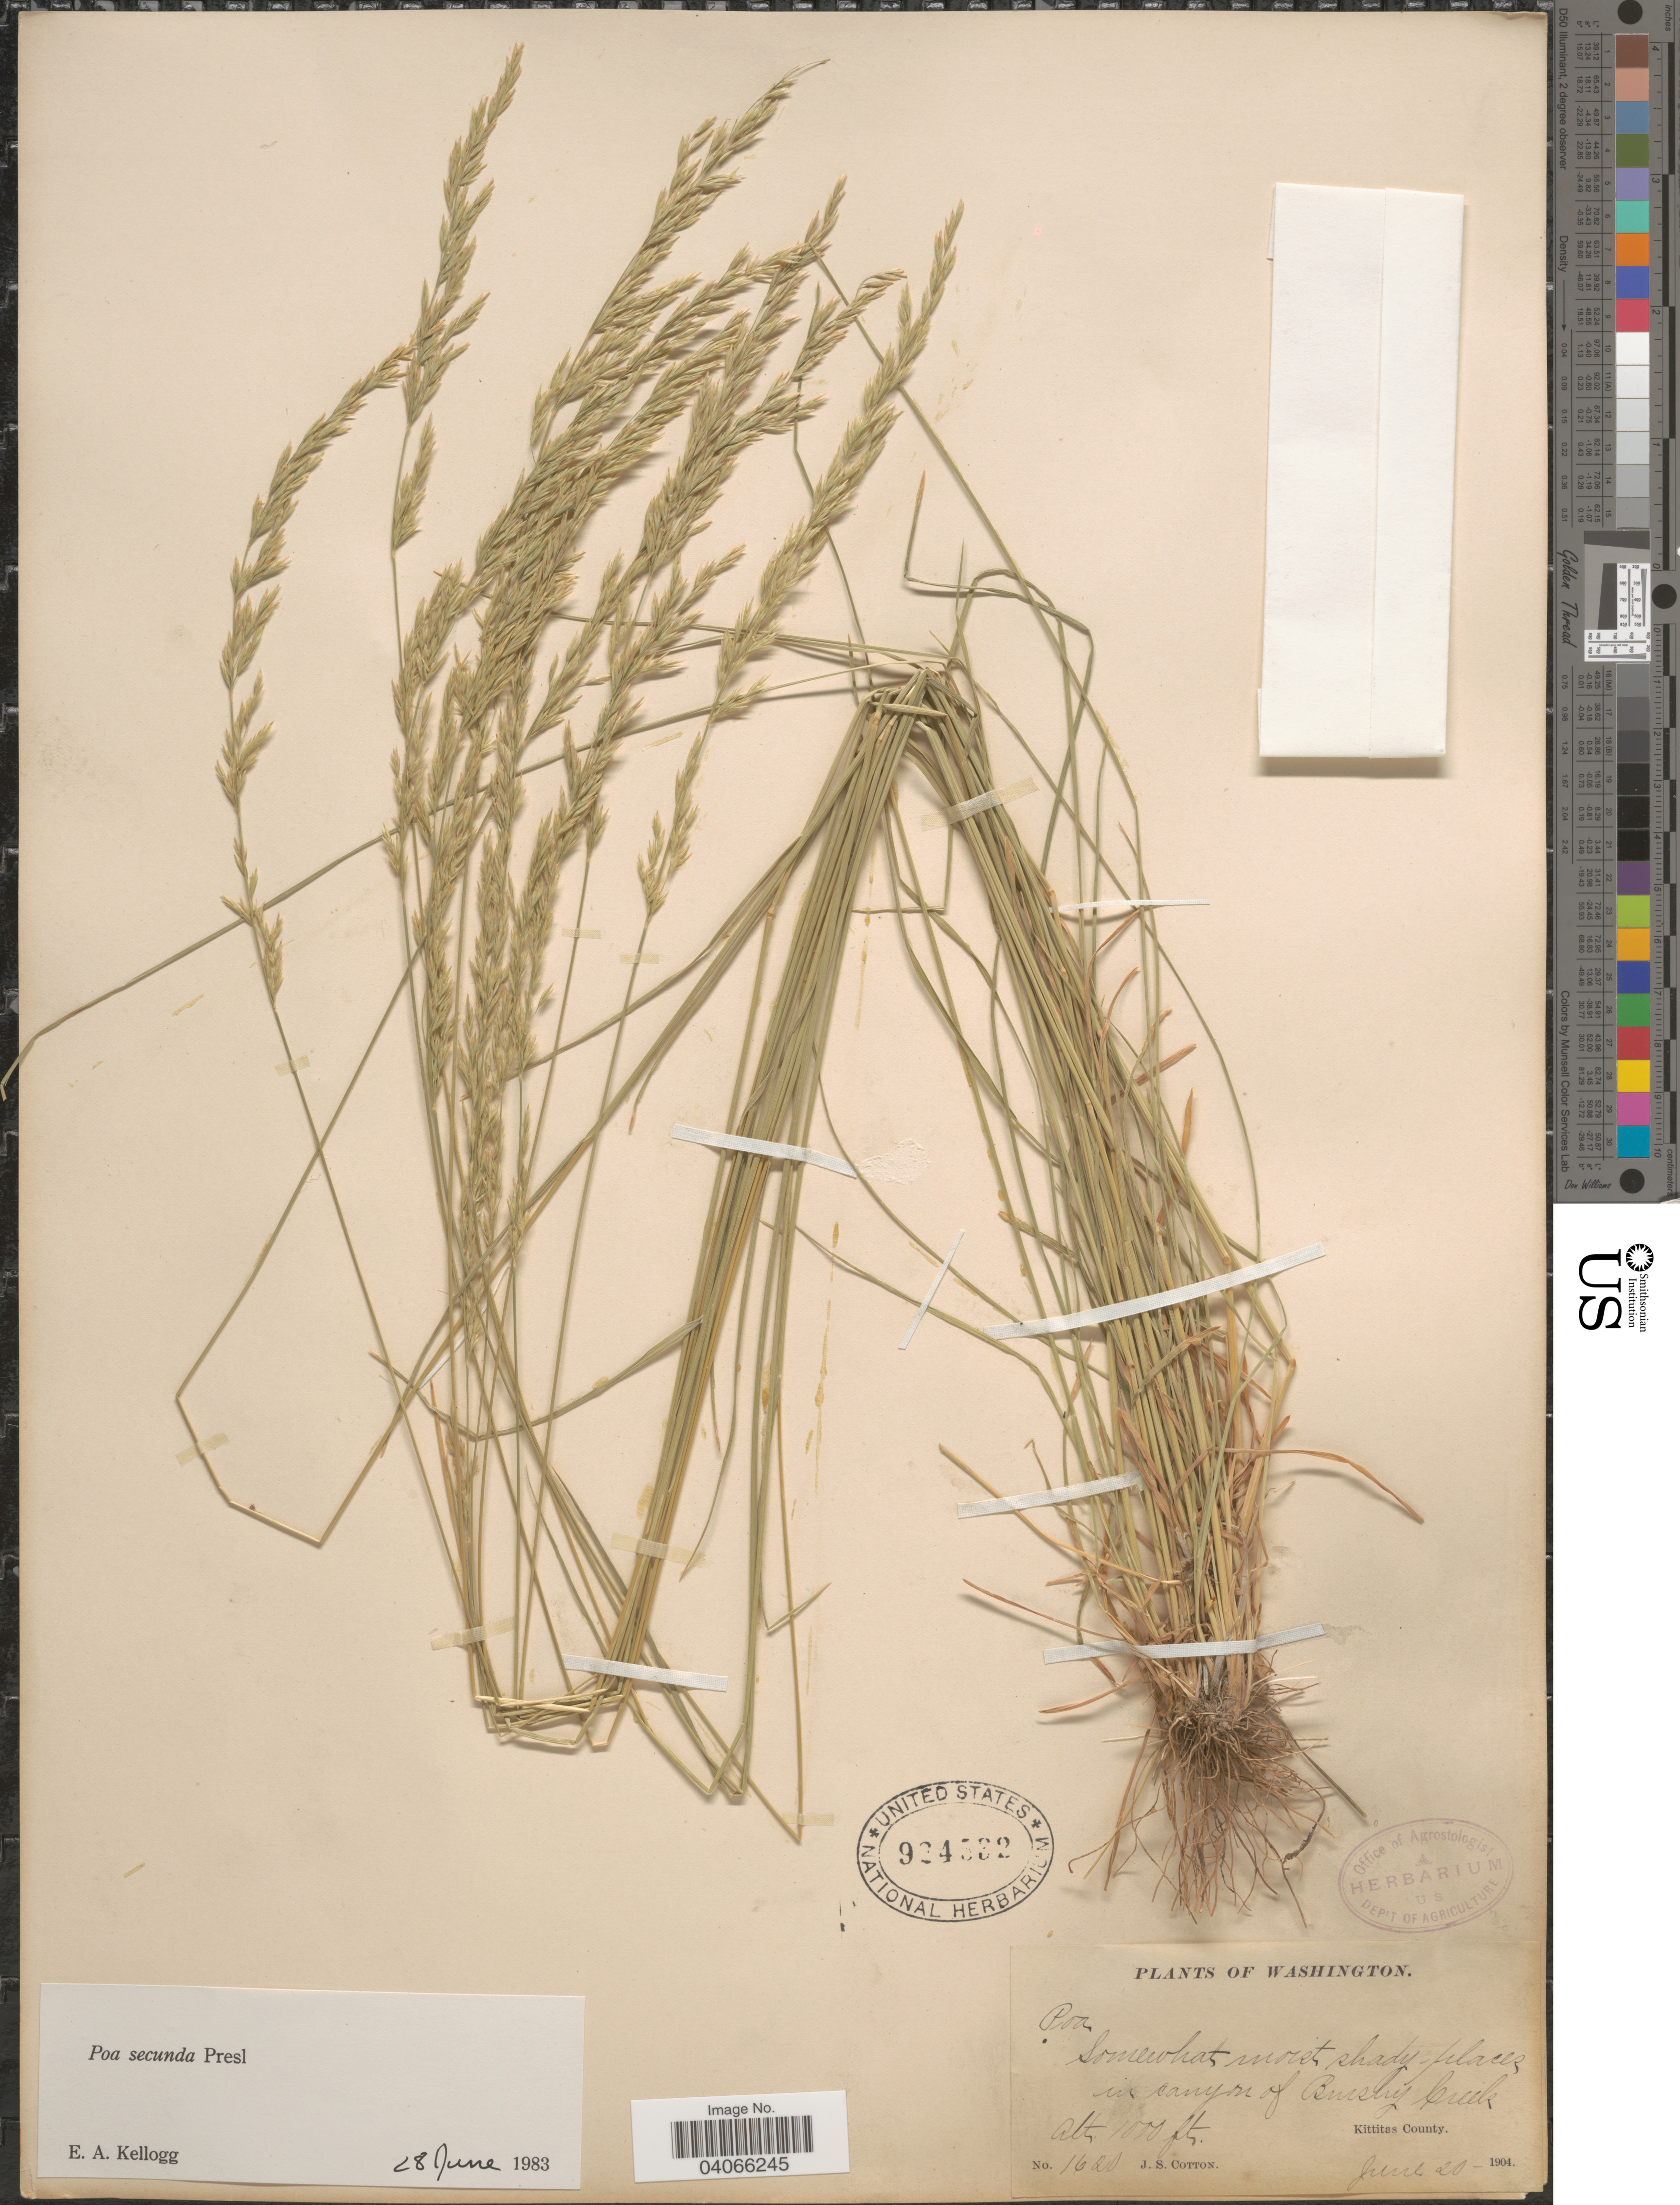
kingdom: Plantae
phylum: Tracheophyta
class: Liliopsida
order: Poales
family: Poaceae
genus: Poa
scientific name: Poa secunda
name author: J. Presl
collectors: J. S. Cotton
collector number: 1620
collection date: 1904-06-20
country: United States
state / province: Washington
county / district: Kittitas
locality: Somewhat moist shady places in canyon of Brushy Creek. Kittitas County.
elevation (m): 305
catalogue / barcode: US 924532